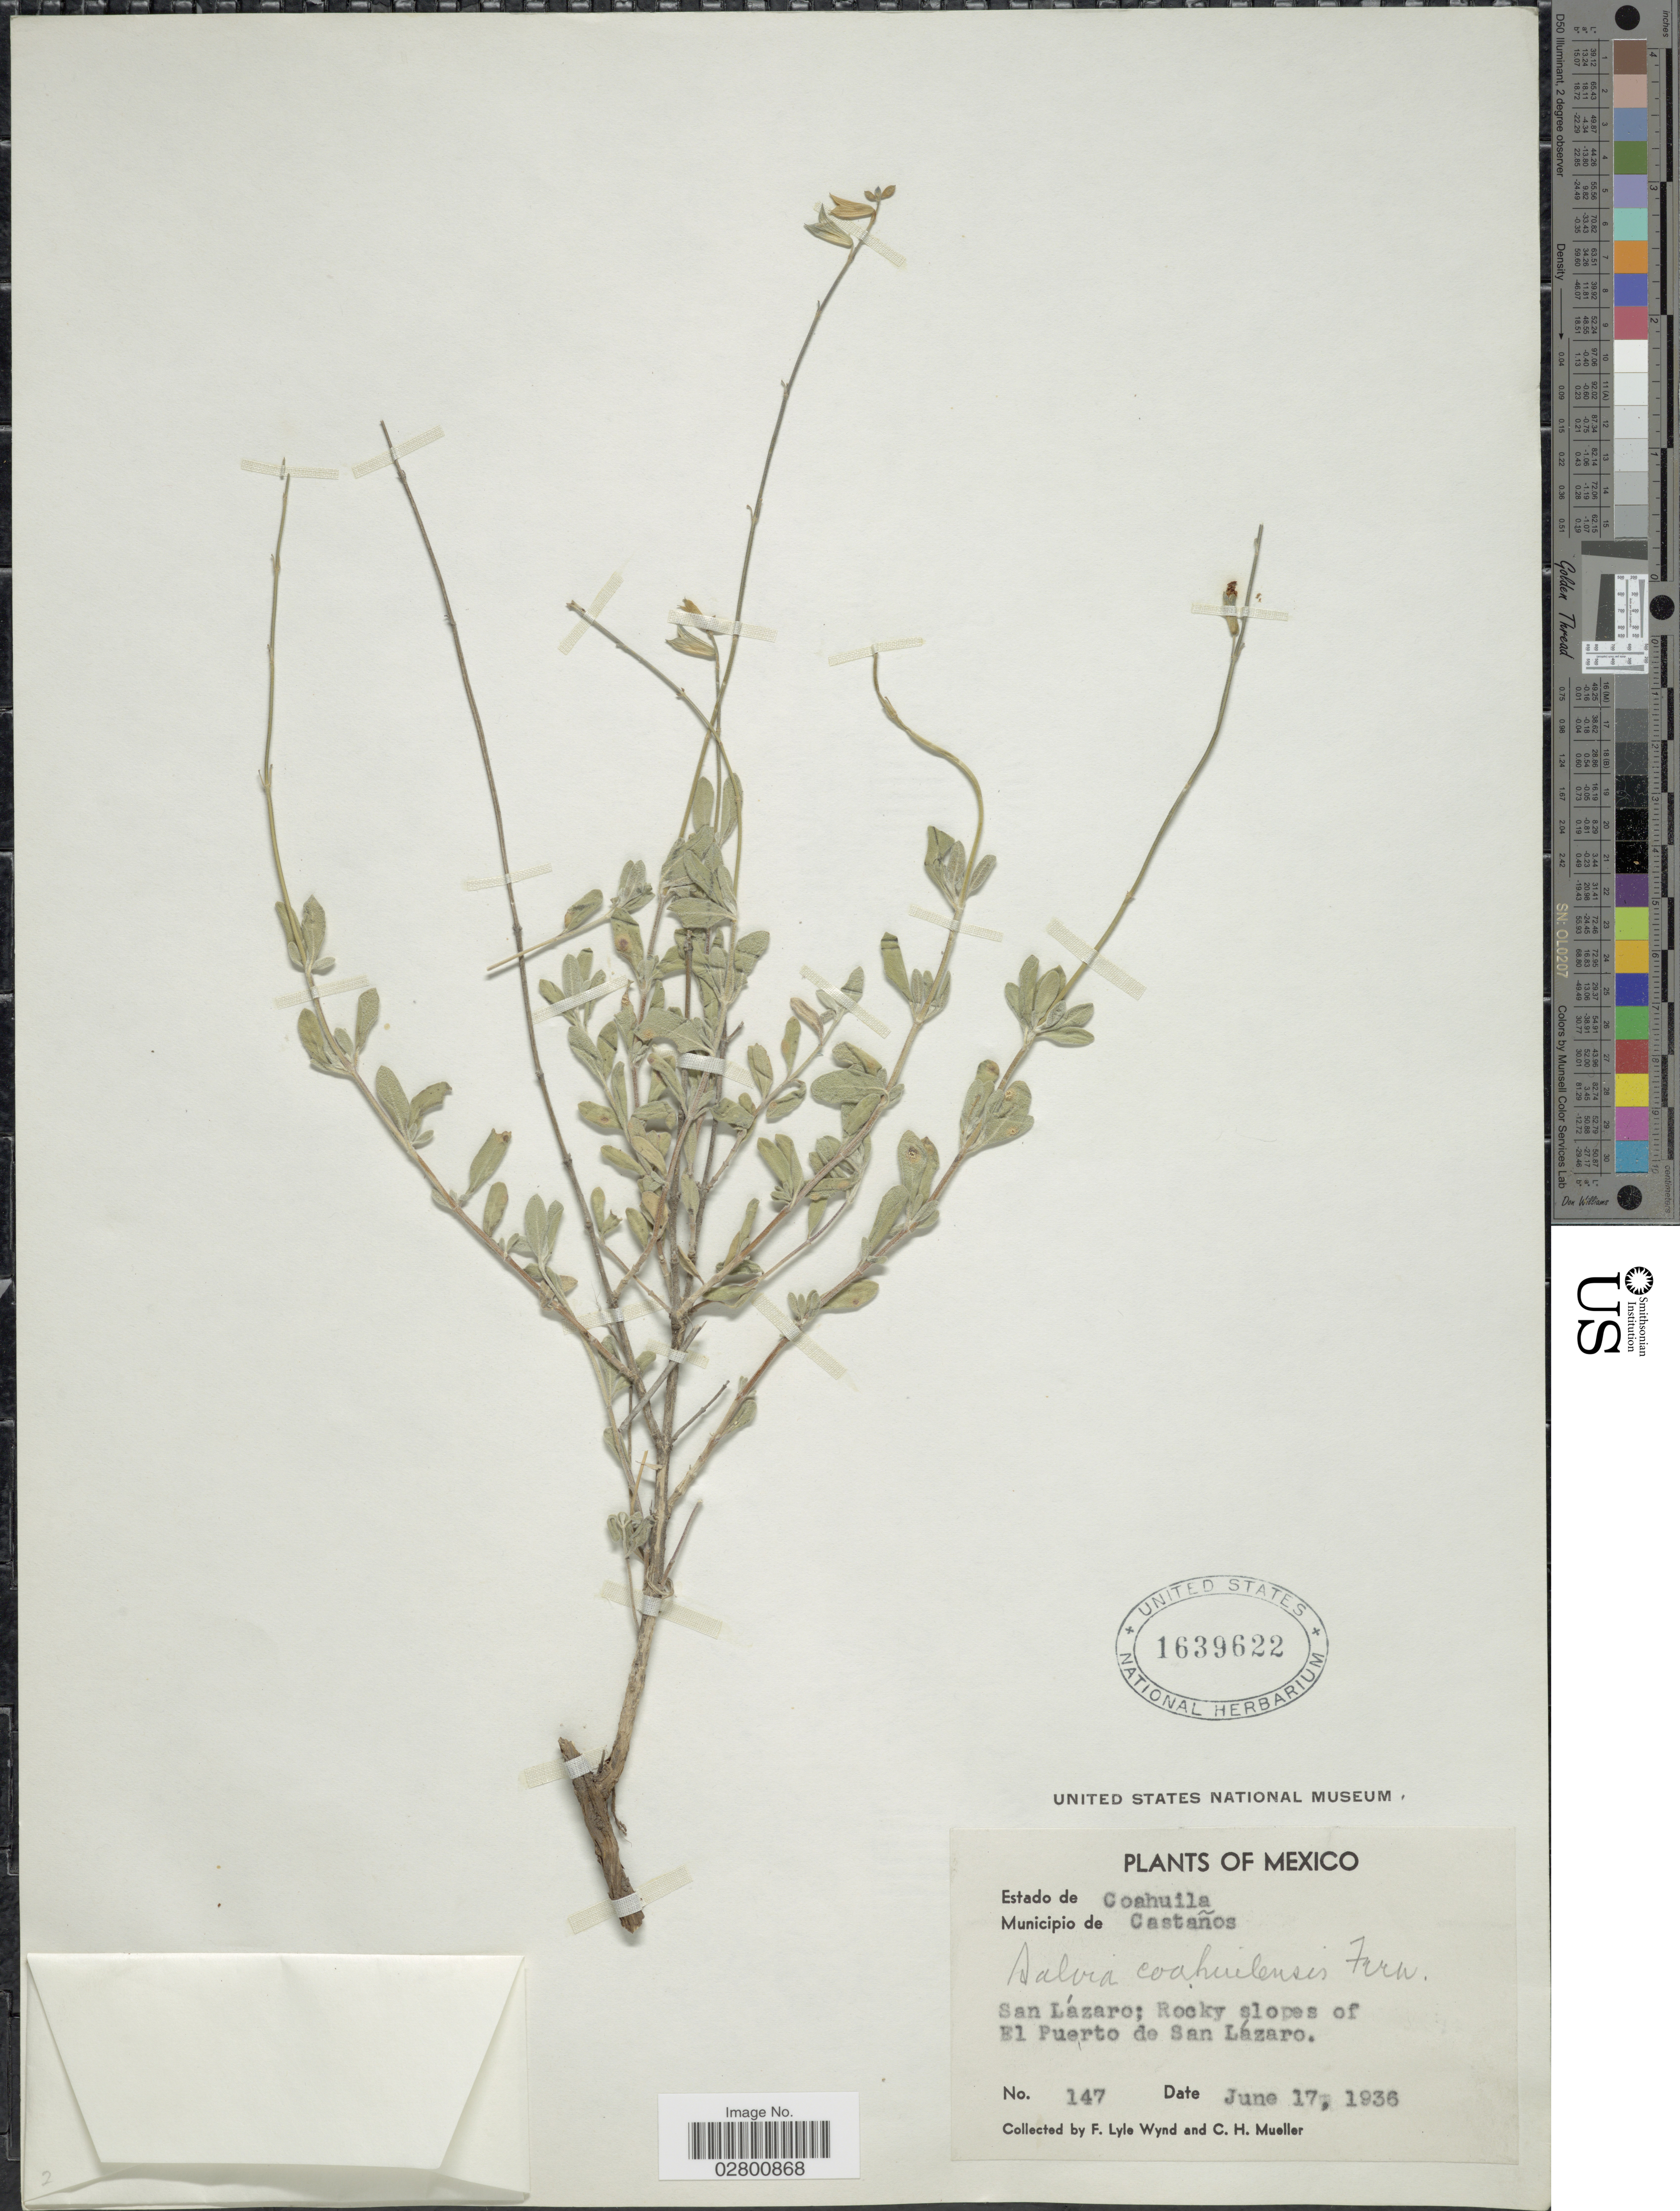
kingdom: Plantae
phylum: Tracheophyta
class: Magnoliopsida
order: Lamiales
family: Lamiaceae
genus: Salvia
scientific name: Salvia coahuilensis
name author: Fernald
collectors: F. L. Wynd & C. H. Mueller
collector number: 147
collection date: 1936-06-17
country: Mexico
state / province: Coahuila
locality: Estrado de Coahuila. Municipio de Castaños. San Lázaro; Rocky slopes of El Puerto de San Lazaro.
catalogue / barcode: US 1639622